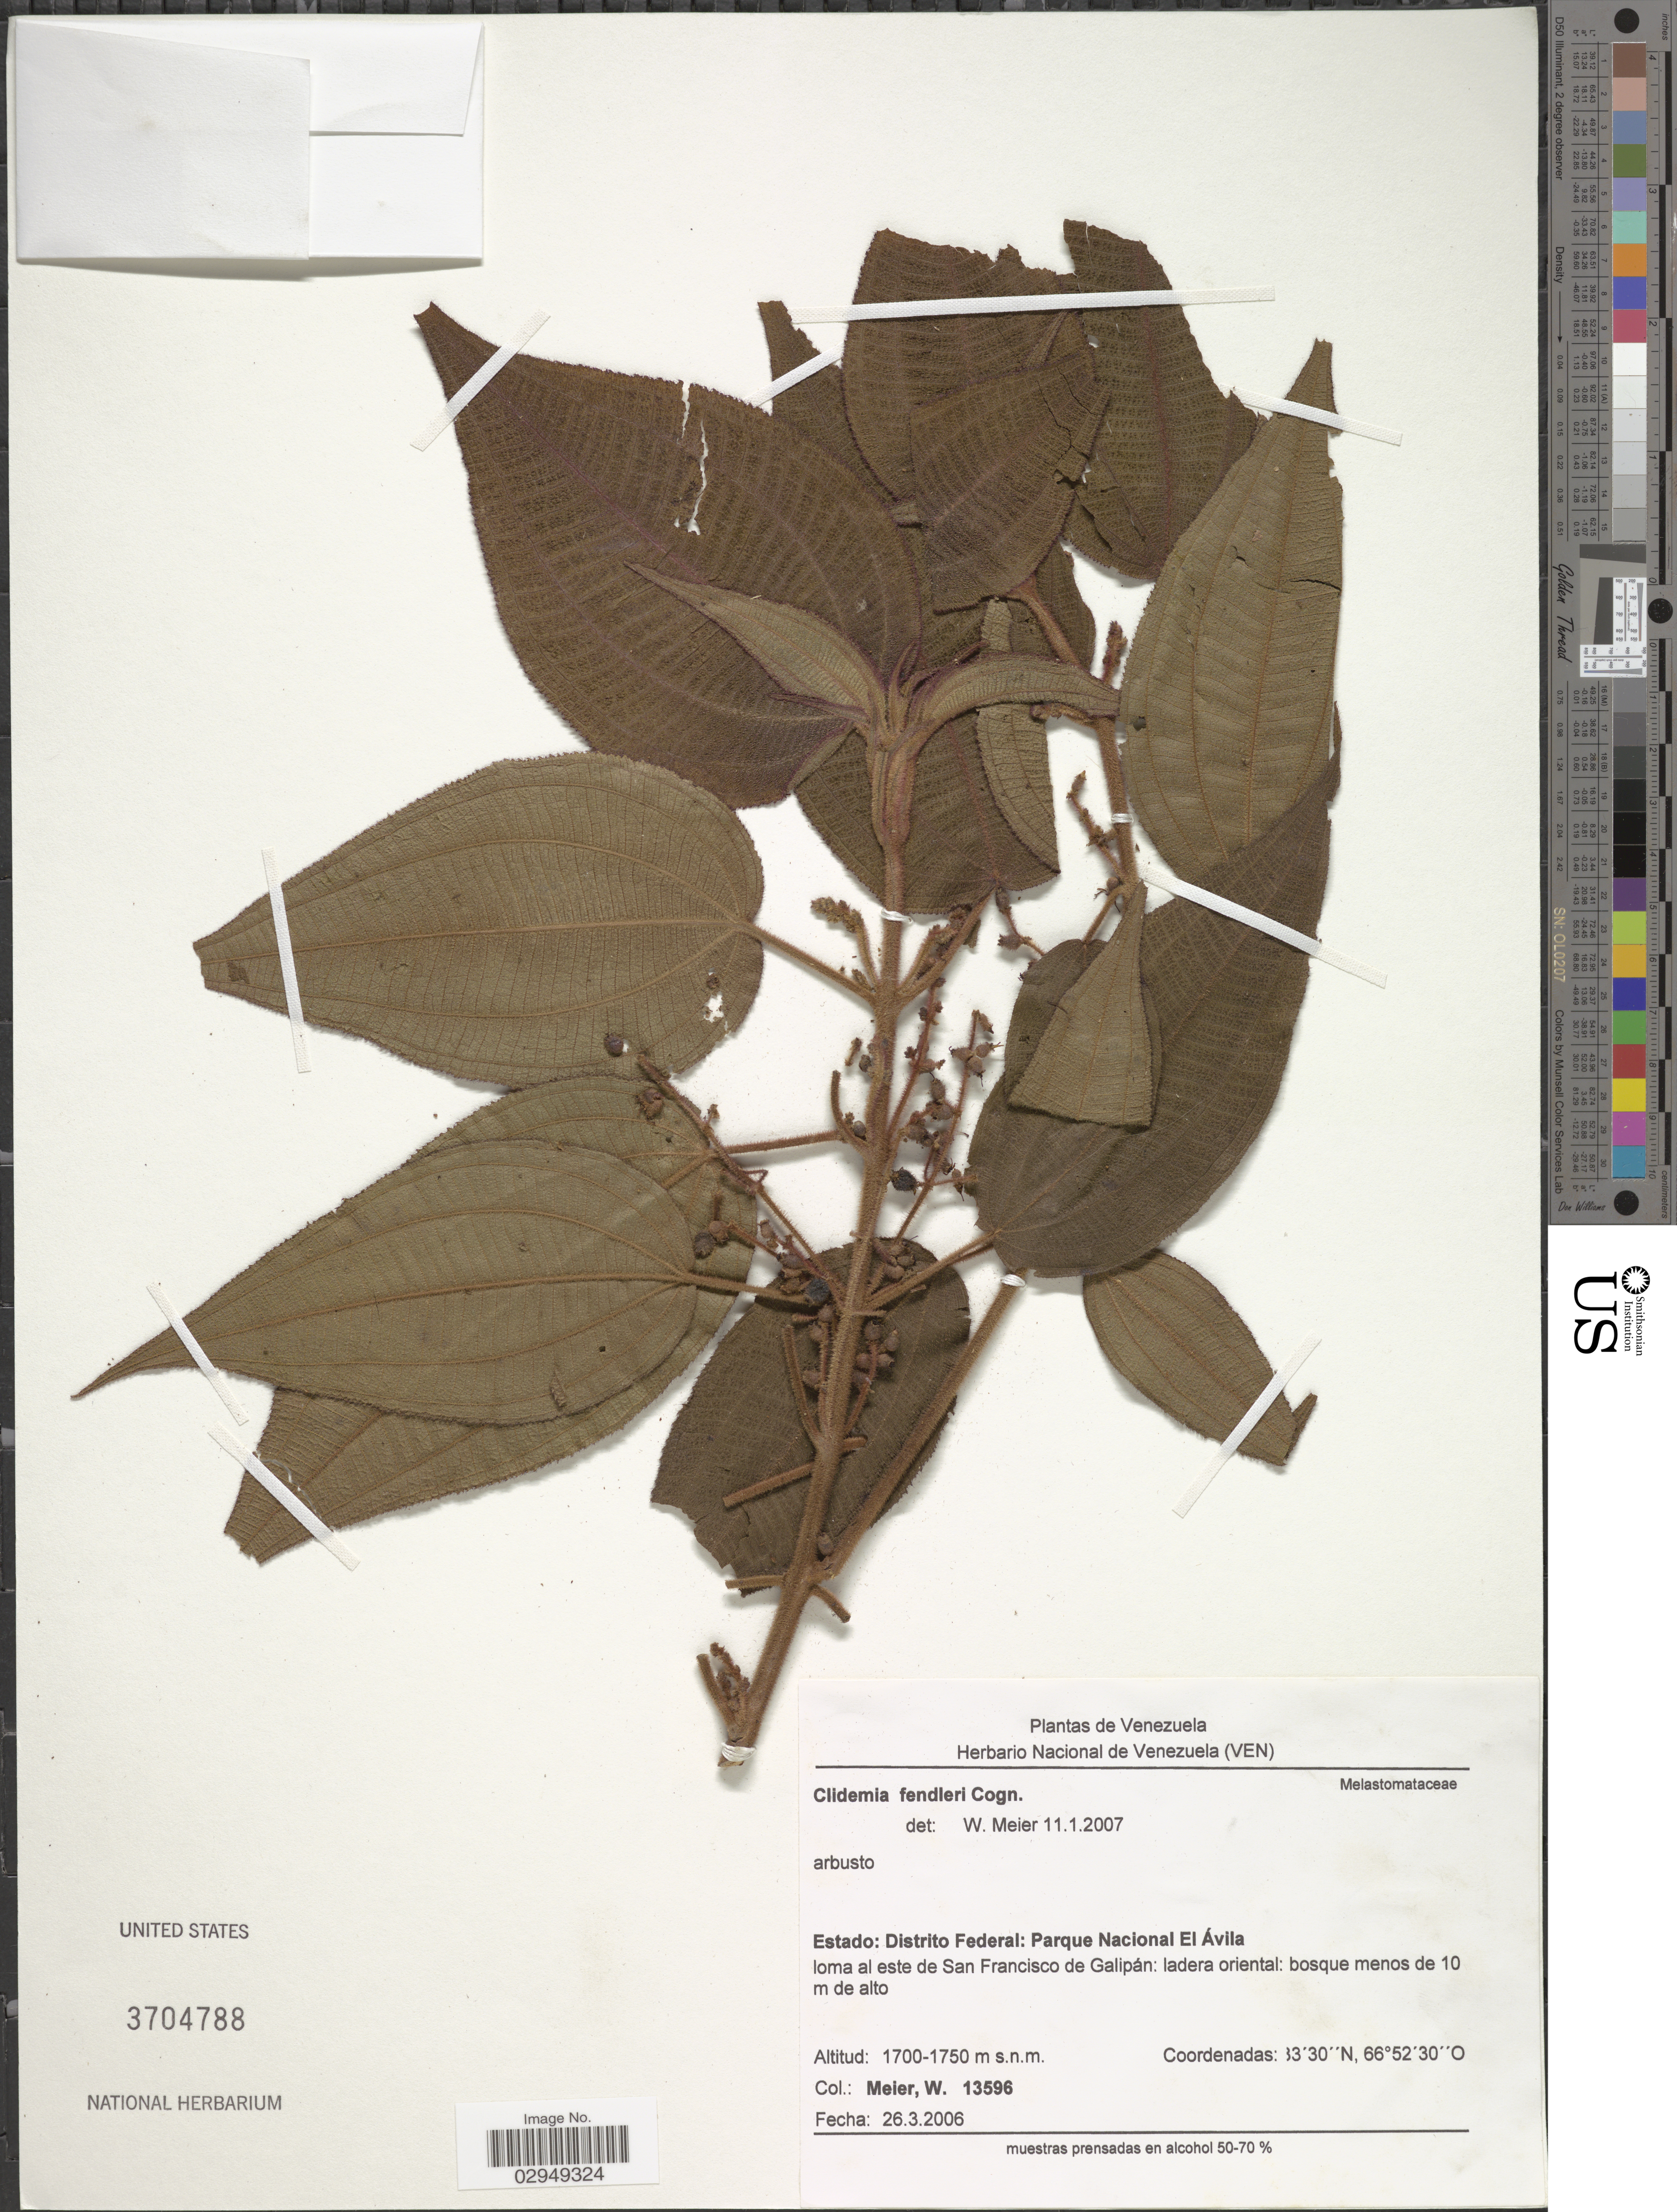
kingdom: Plantae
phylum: Tracheophyta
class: Magnoliopsida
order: Myrtales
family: Melastomataceae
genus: Clidemia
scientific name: Clidemia fendleri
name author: Cogn. in A. DC.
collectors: W. Meier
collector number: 13596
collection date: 2006-03-26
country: Venezuela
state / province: Miranda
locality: Estado: Distrito Federal: parque Nacional El Ávila, loma al este de San Francisco de Galipán; ladera oriental.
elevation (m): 1700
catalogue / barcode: US 3704788